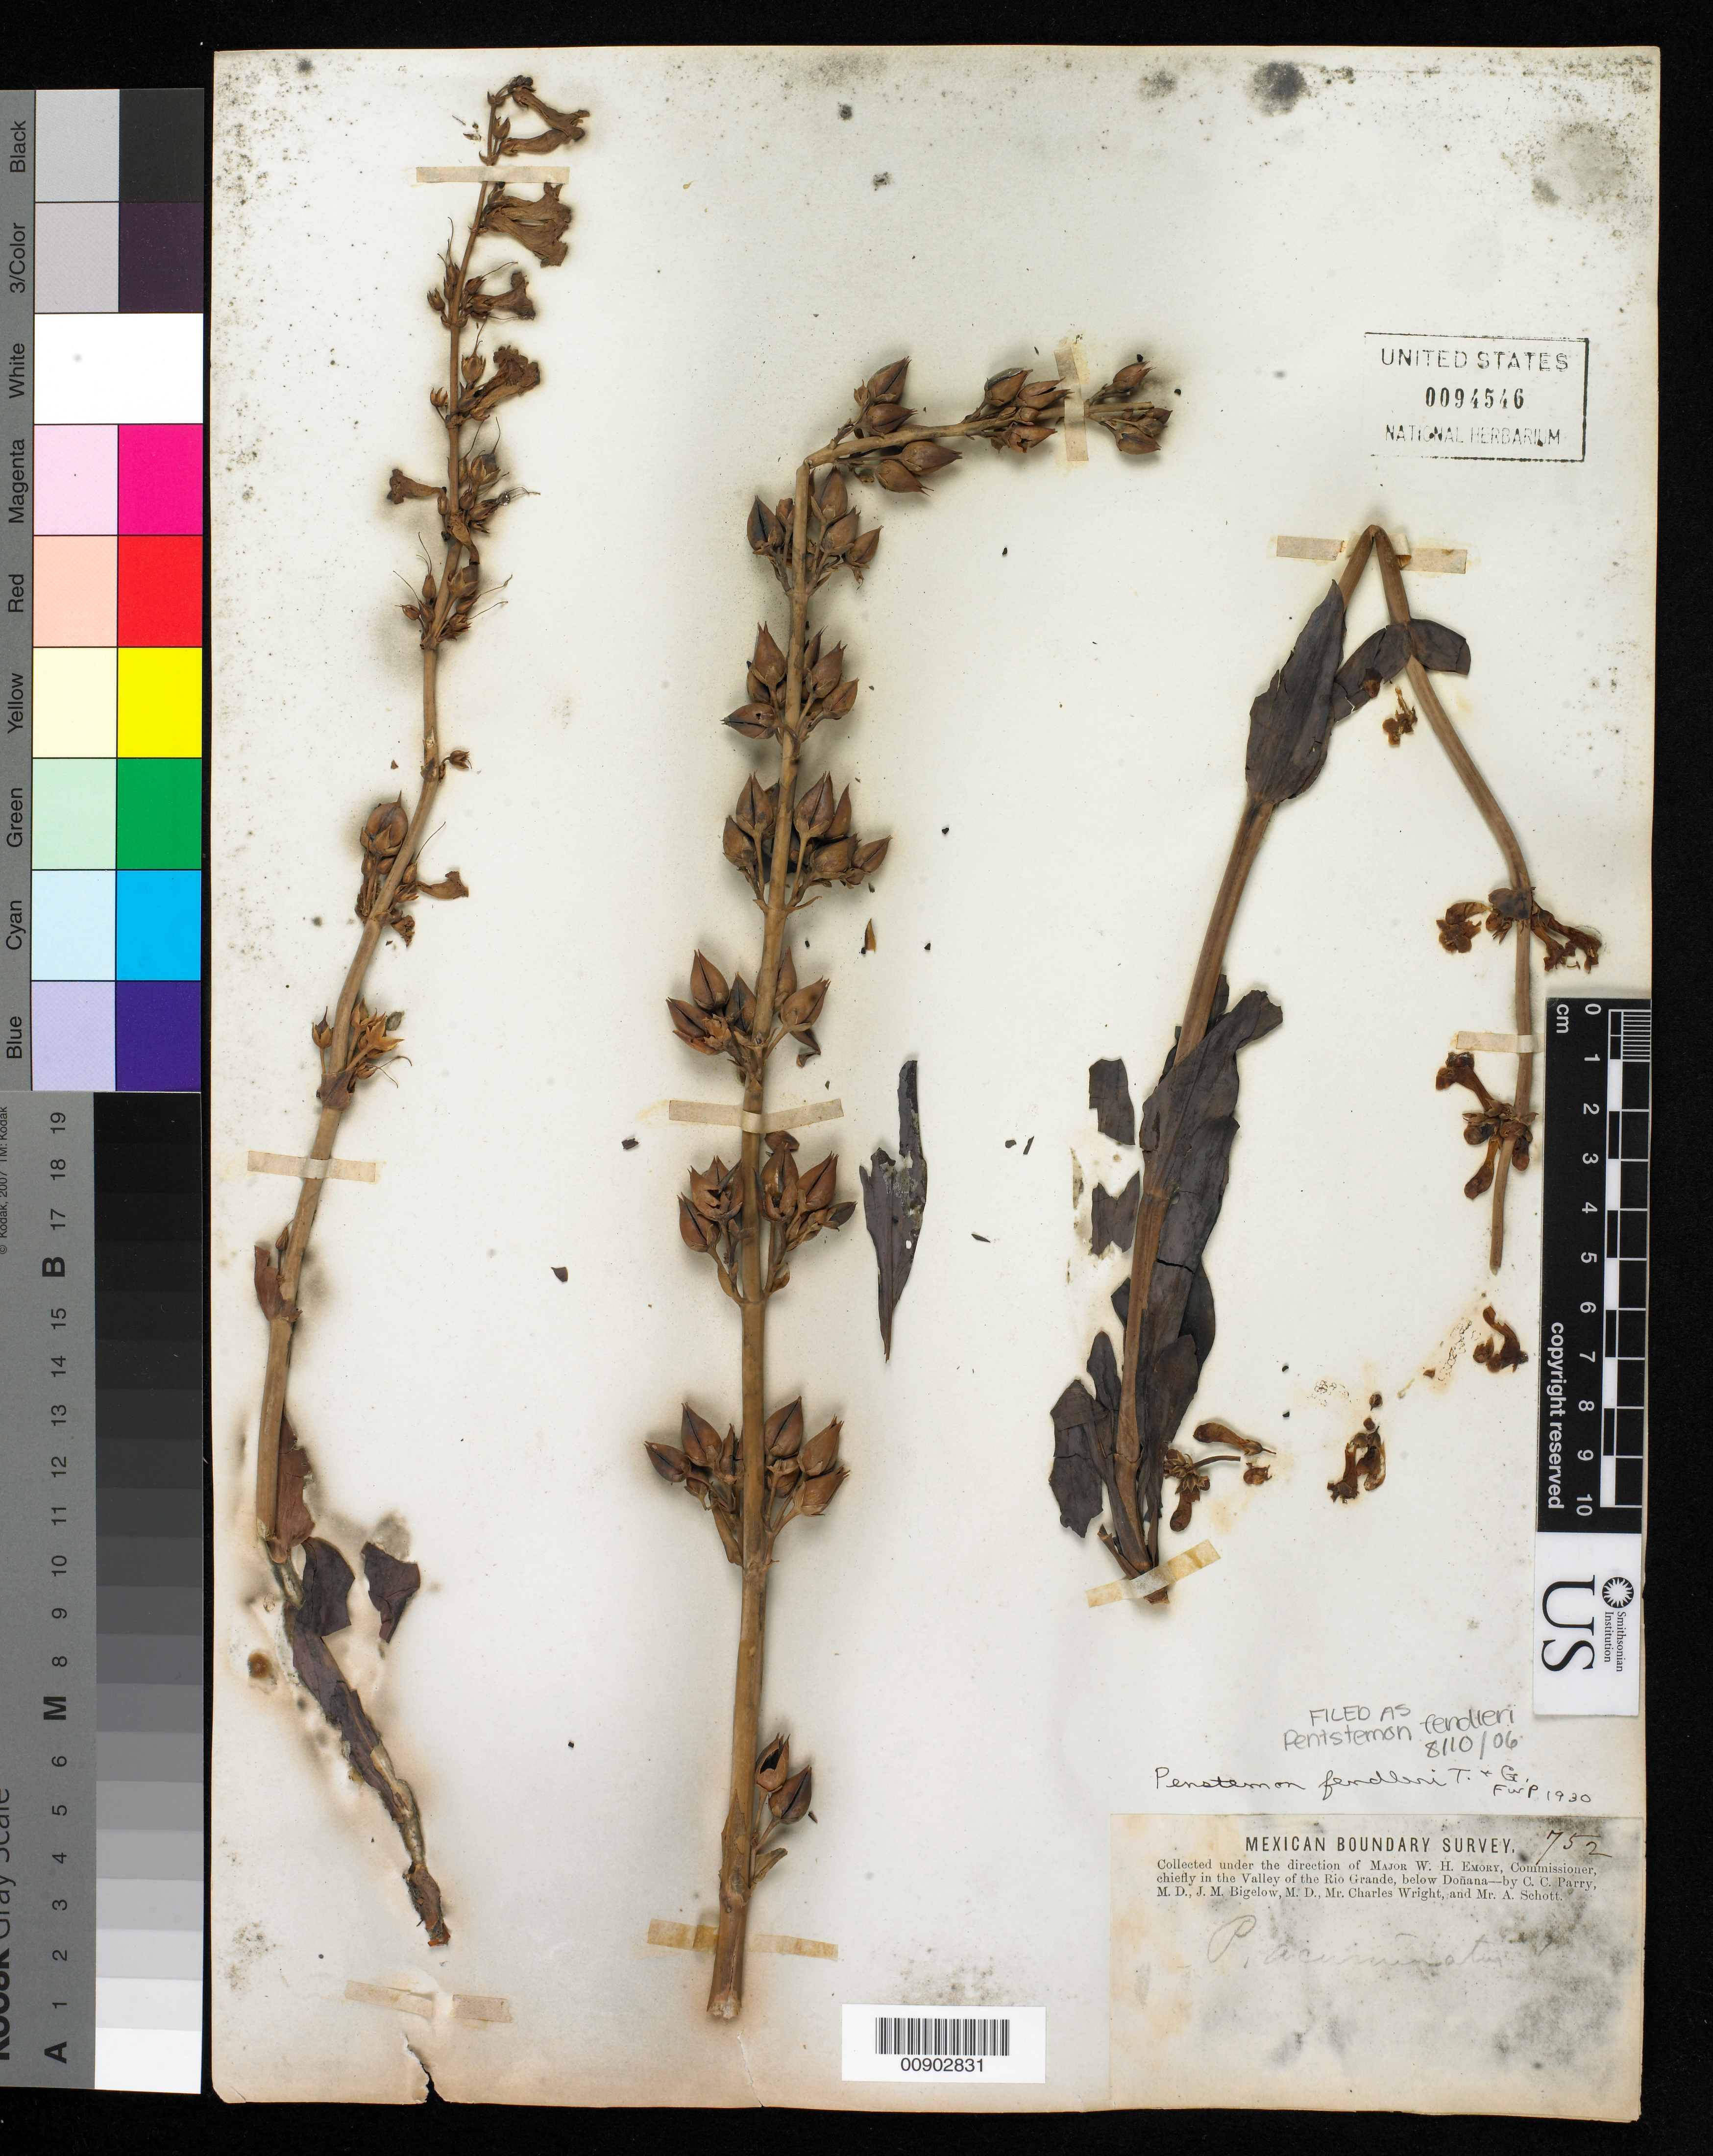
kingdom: Plantae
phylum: Tracheophyta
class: Magnoliopsida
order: Lamiales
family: Plantaginaceae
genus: Penstemon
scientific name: Penstemon fendleri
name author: Torr. & A. Gray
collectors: C. C. Parry, J. M. Bigelow, C. Wright & A. C. V. Schott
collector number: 752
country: United States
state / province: New Mexico / Texas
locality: Valley of the Rio Grande, below Doñana.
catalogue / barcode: US 94546